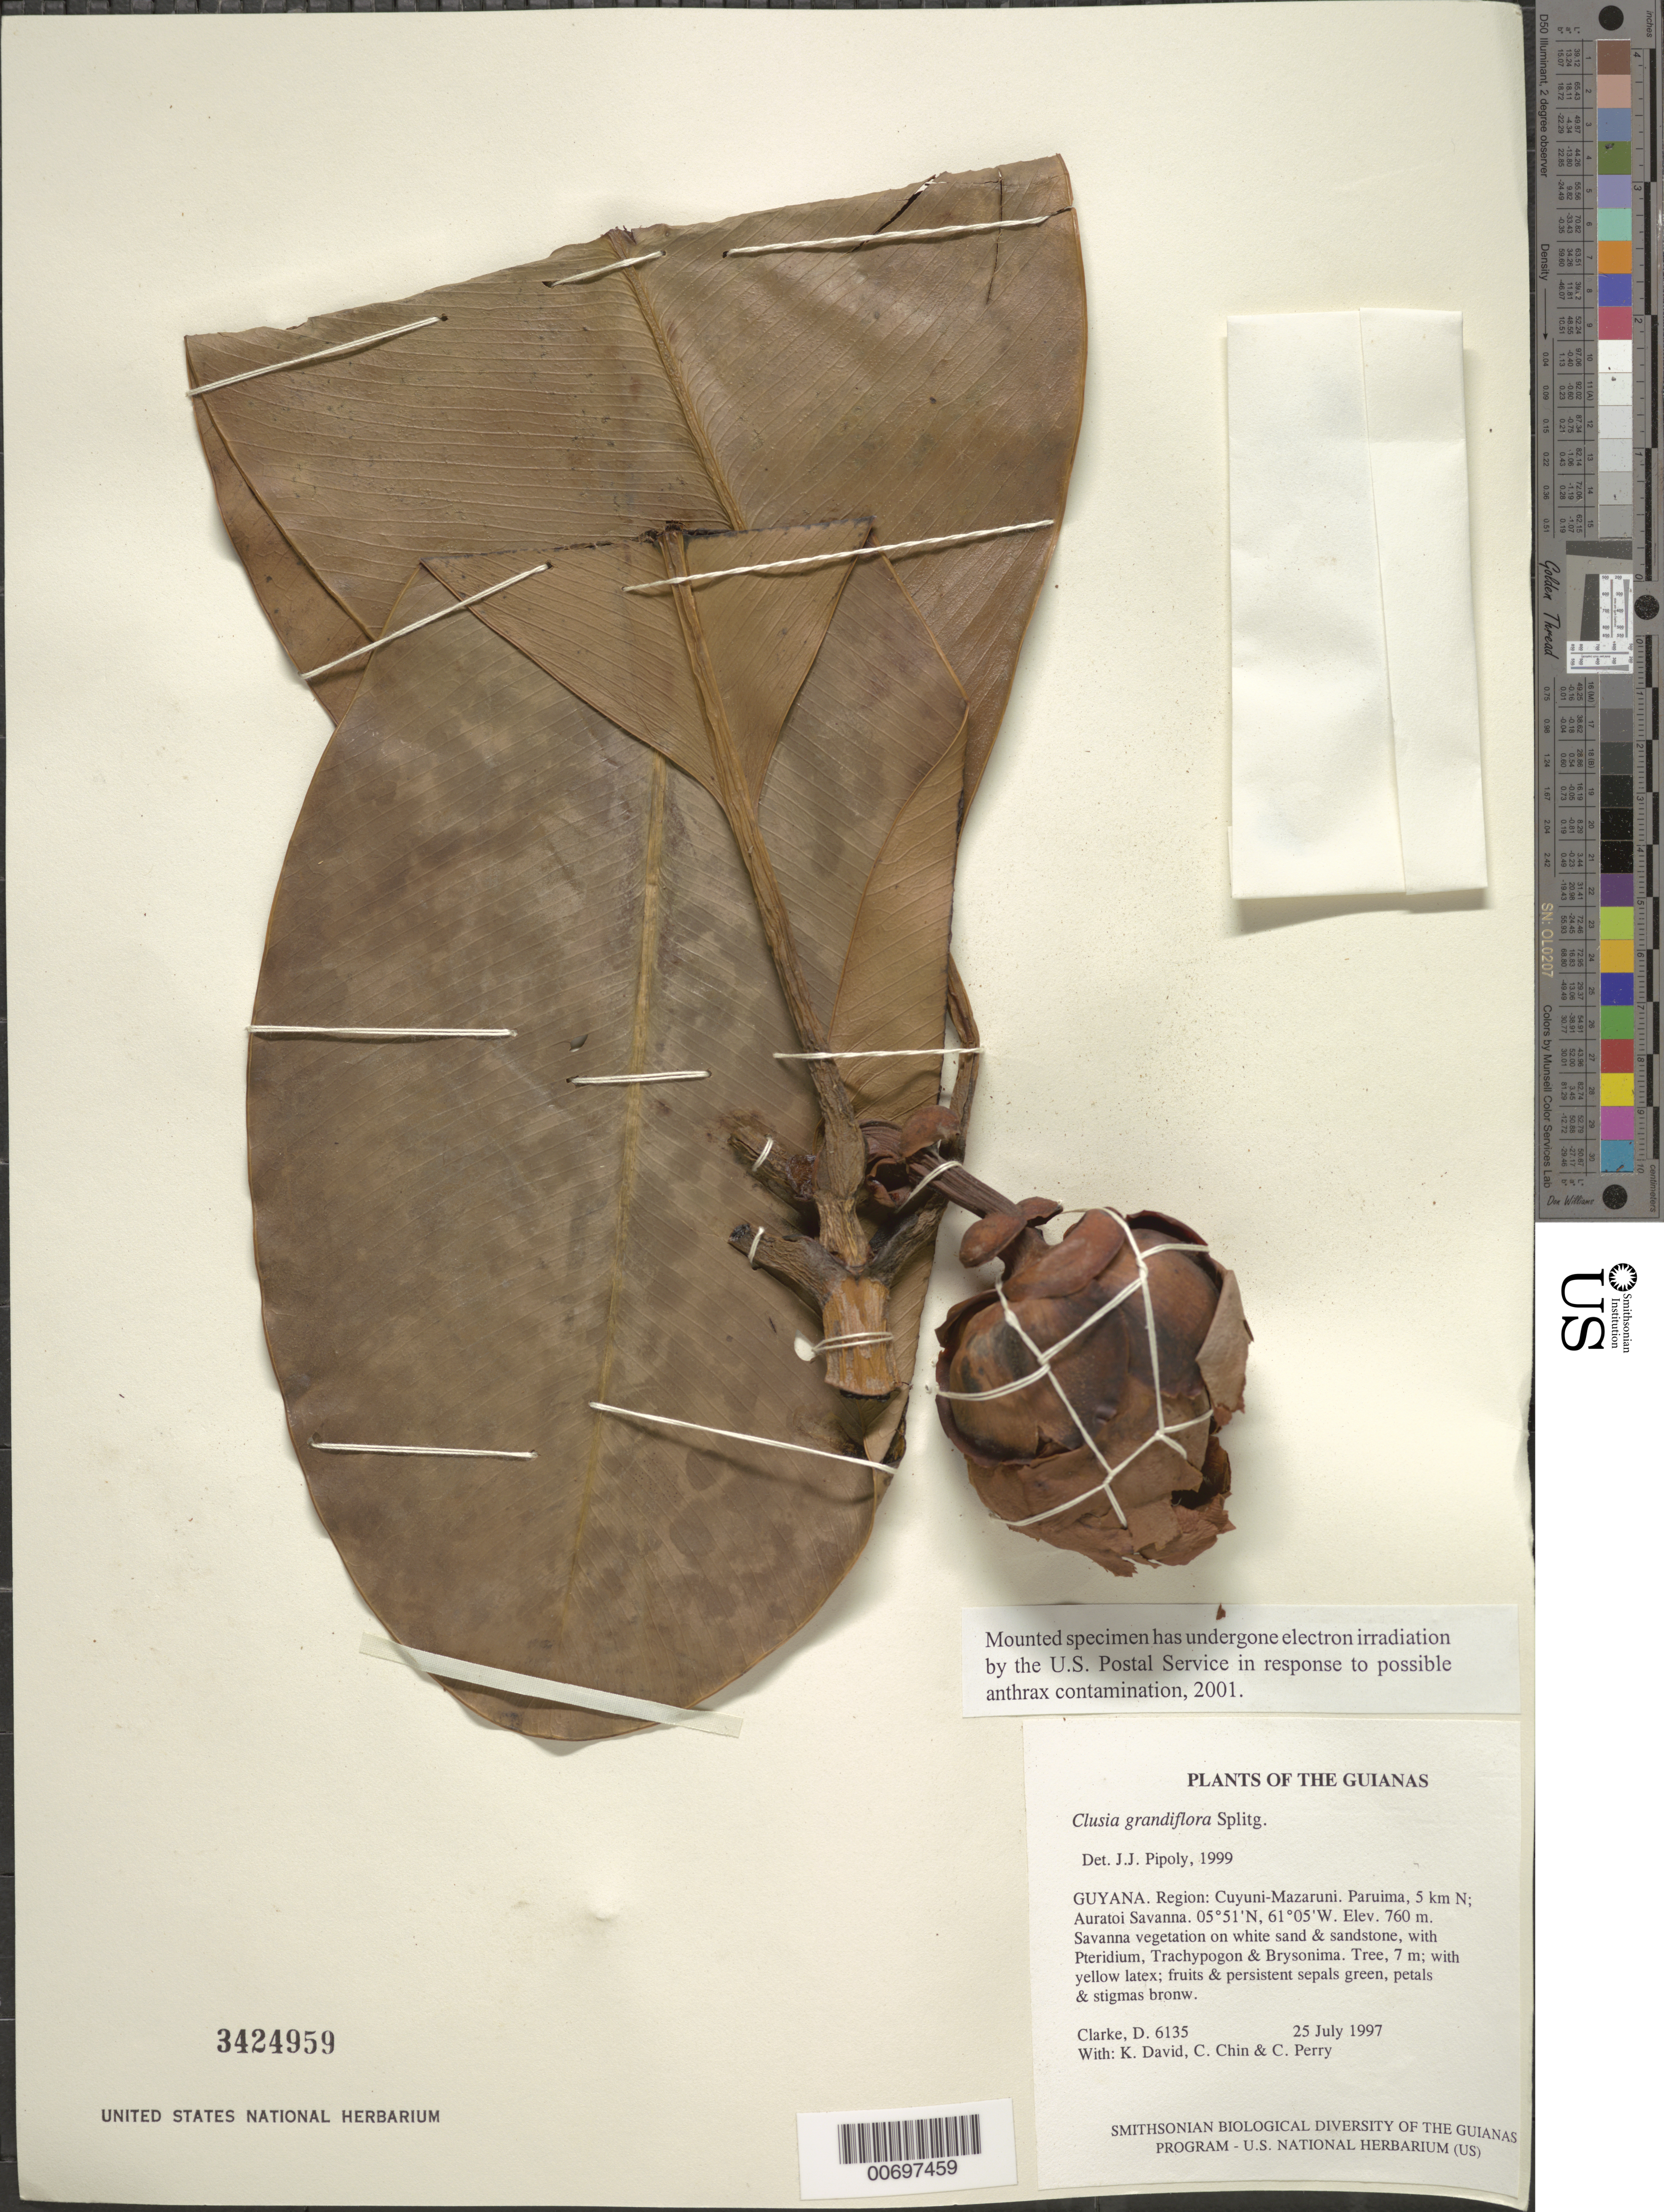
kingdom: Plantae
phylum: Tracheophyta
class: Magnoliopsida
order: Malpighiales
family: Clusiaceae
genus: Clusia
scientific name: Clusia grandiflora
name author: Splitg.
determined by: Pipoly, J. J., III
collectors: H. D. Clarke, K. David, C. Chin & C. Perry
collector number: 6135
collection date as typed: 25 July 1997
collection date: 1997-07-25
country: Guyana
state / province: Cuyuni-Mazaruni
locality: Paruima, 5 km N; Auratoi Savanna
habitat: Savanna vegetation on white sand & sandstone, with Pteridium, Trachypogon & Brysonima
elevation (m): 760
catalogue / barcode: US 3424959